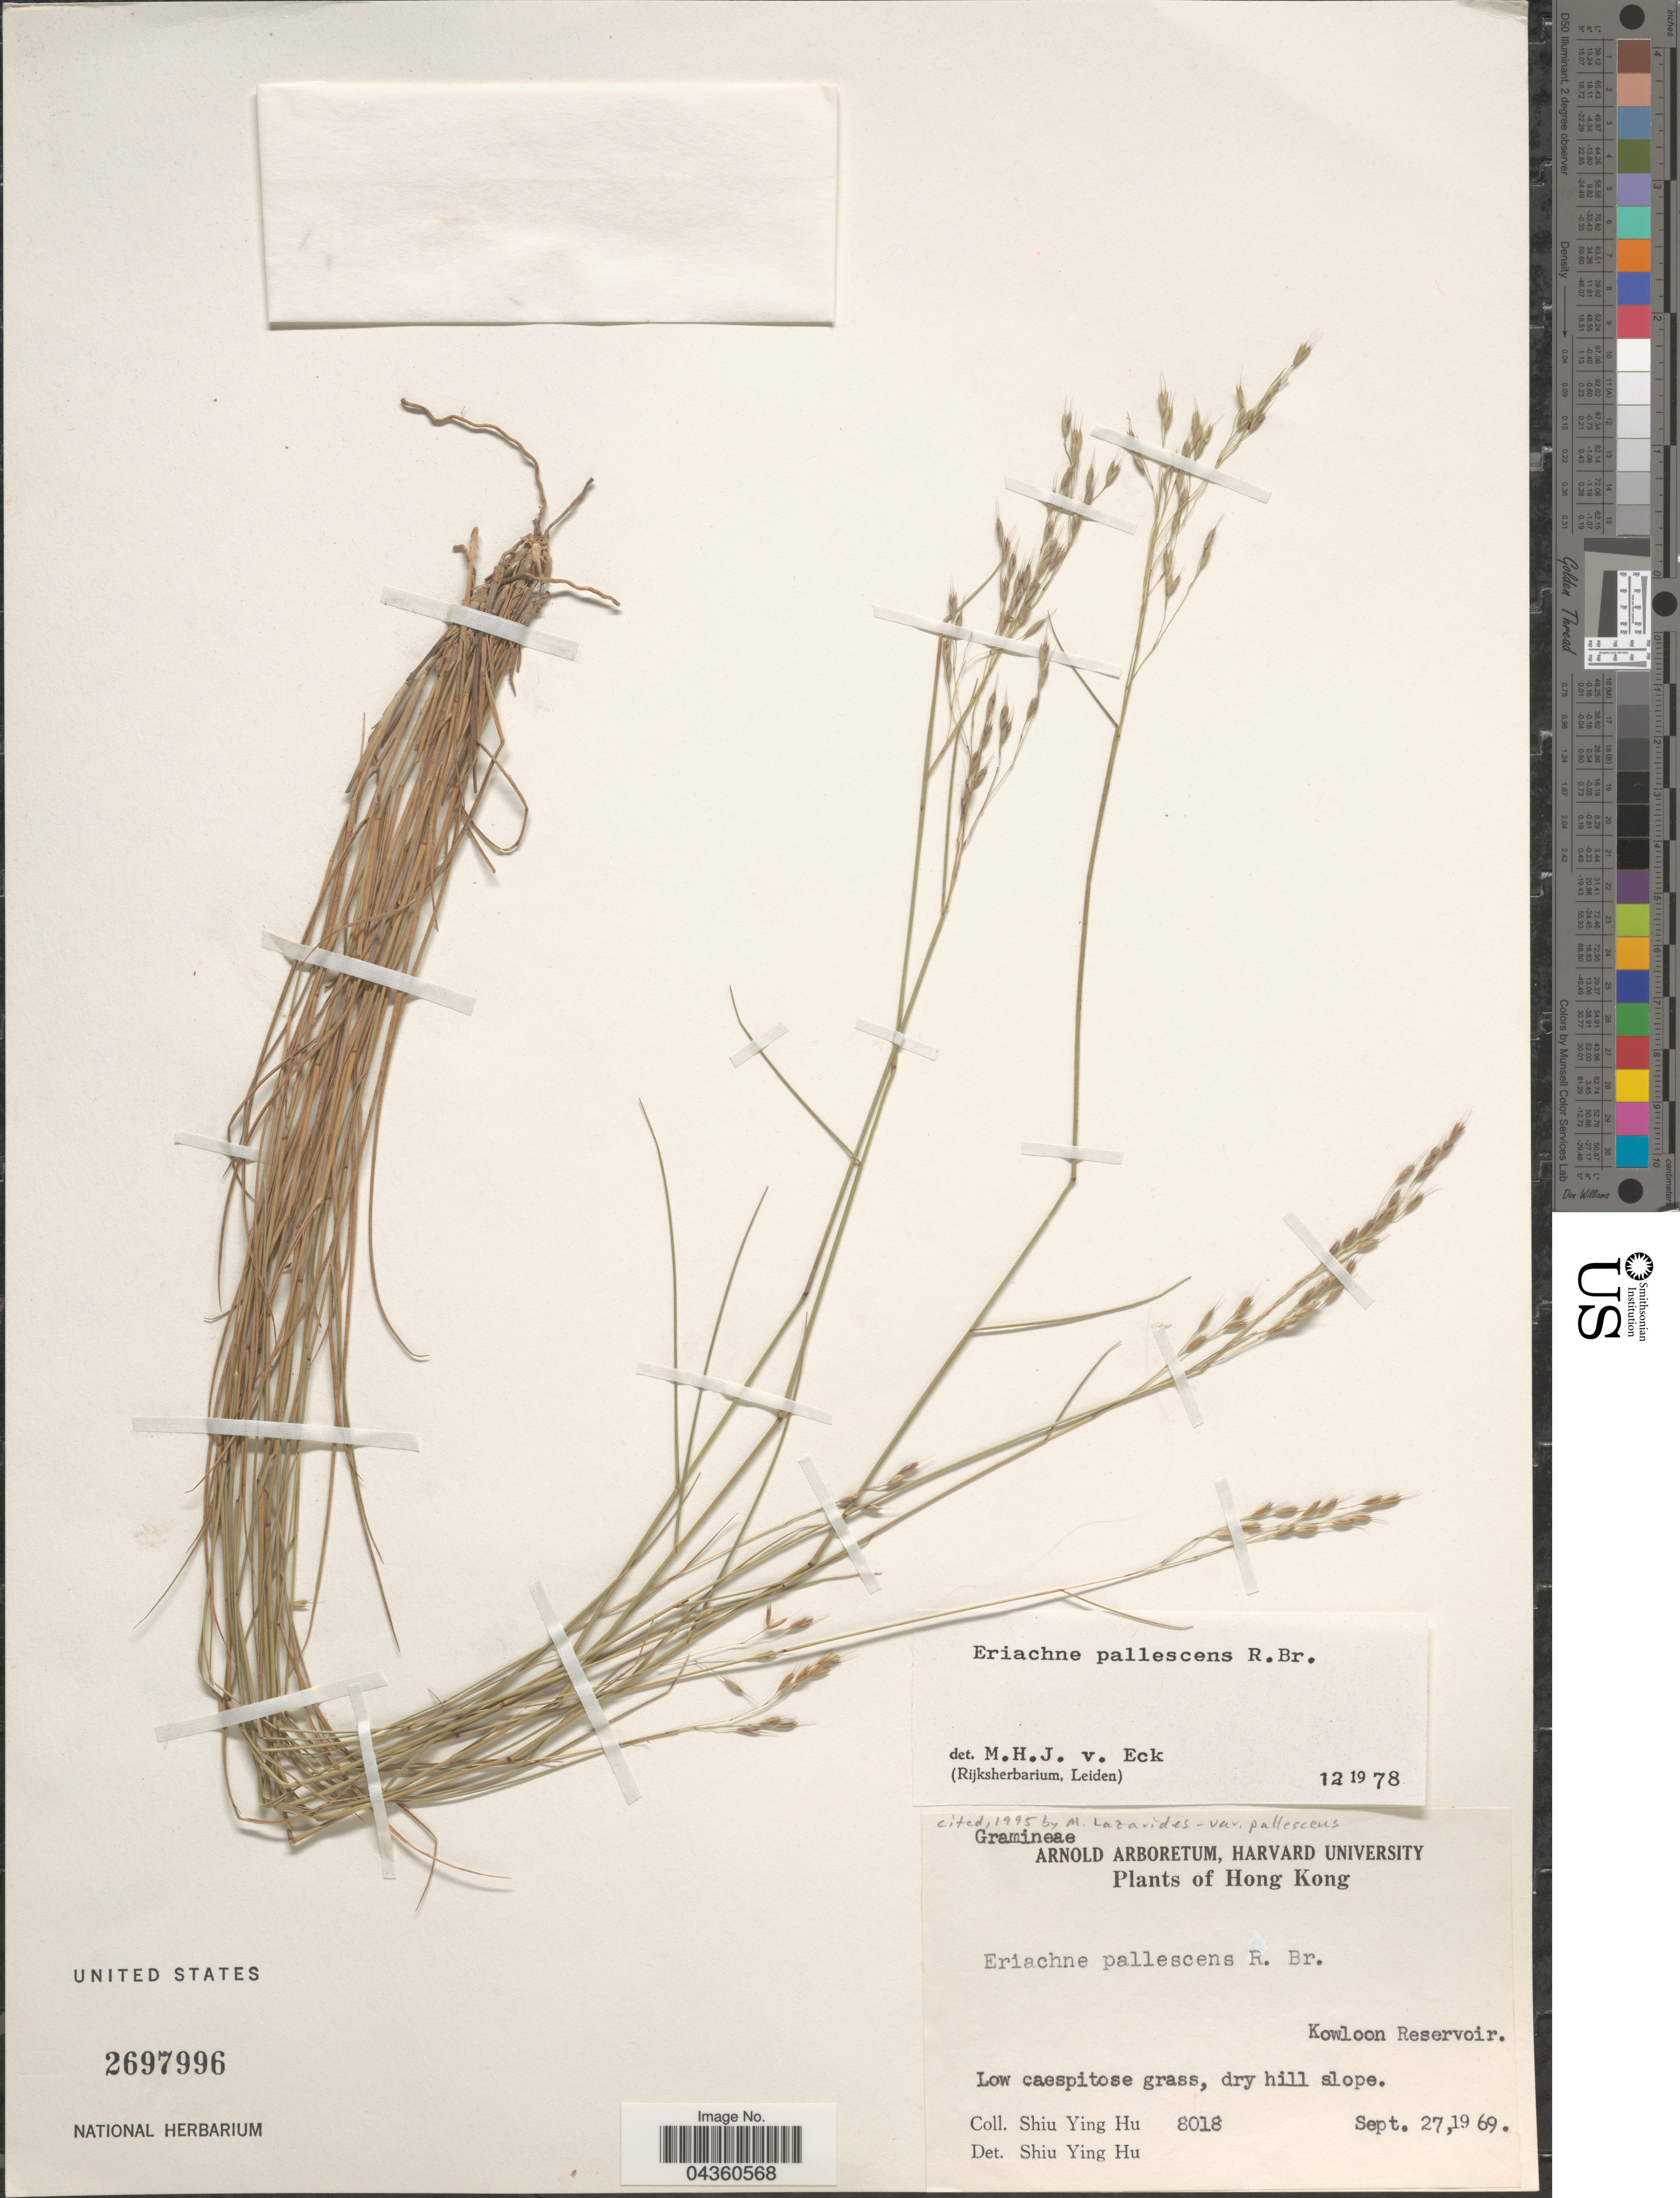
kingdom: Plantae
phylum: Tracheophyta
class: Liliopsida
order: Poales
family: Poaceae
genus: Eriachne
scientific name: Eriachne pallescens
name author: R. Br.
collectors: S. Y. Hu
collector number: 8018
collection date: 1969-09-27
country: China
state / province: Hong Kong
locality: Kowloon Reservoir.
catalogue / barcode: US 2697996